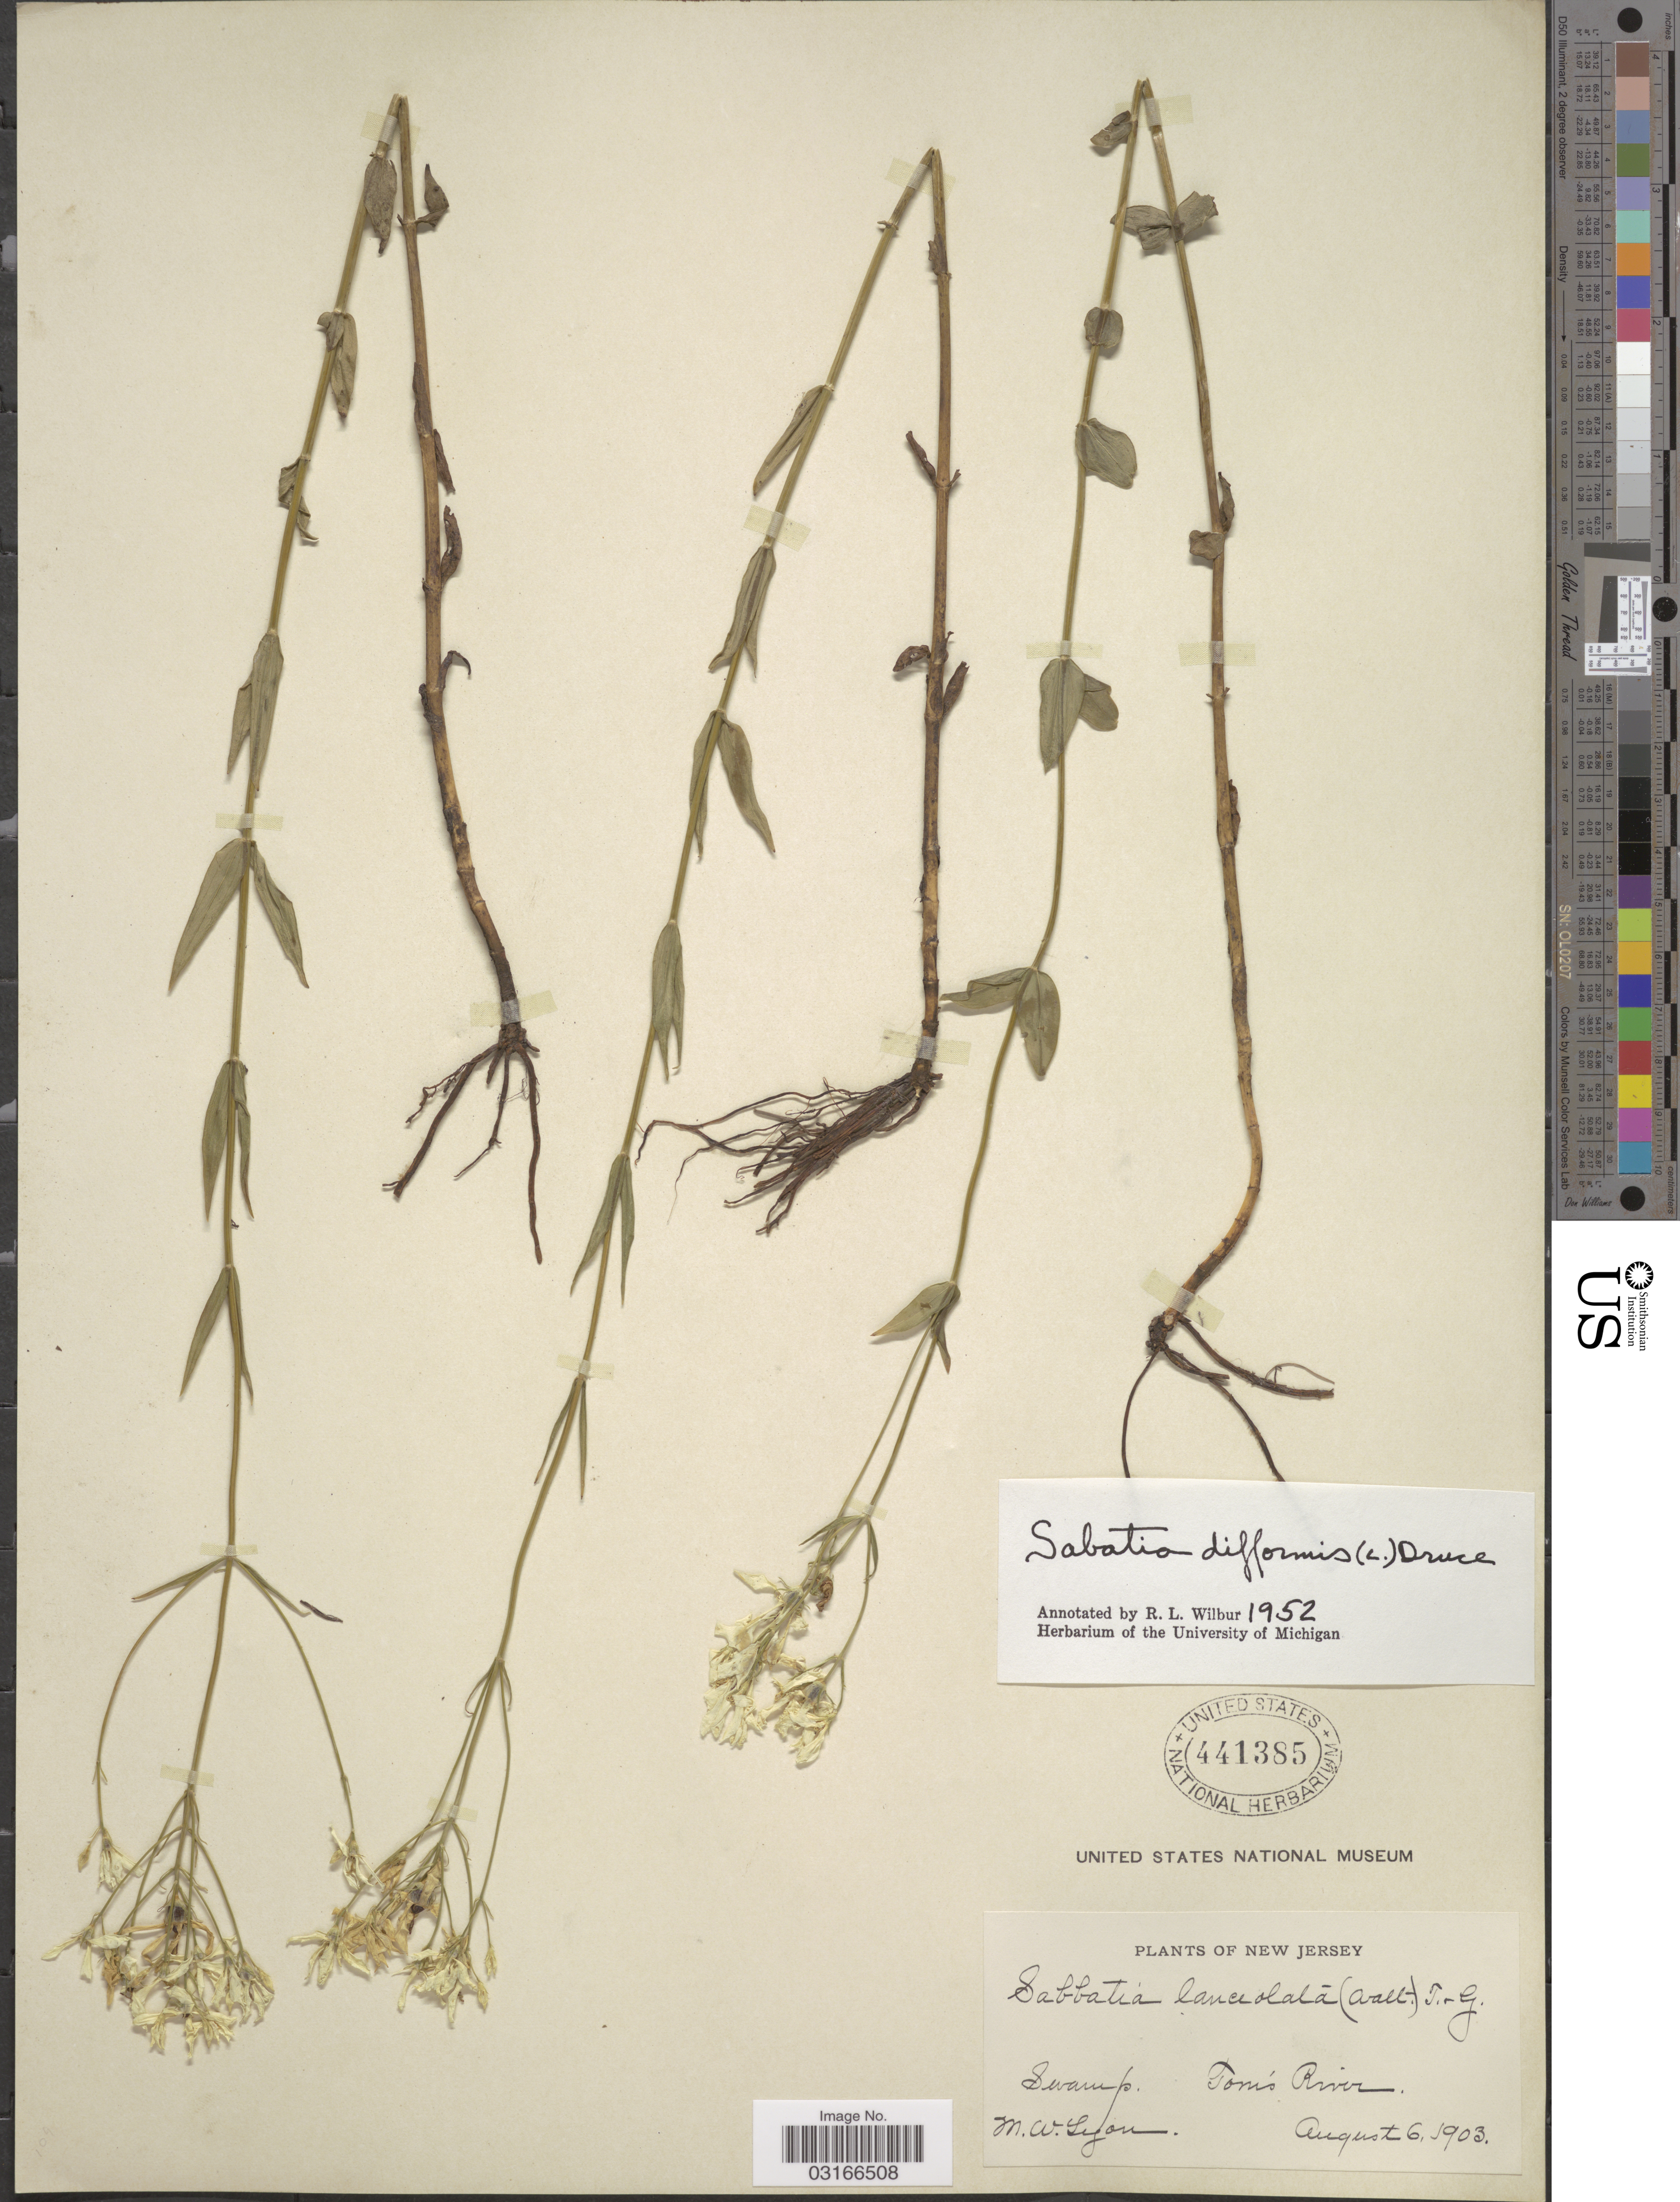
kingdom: Plantae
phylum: Tracheophyta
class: Magnoliopsida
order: Gentianales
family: Gentianaceae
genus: Sabatia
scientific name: Sabatia difformis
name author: (L.) Druce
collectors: M. W. Lyon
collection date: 1903-08-06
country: United States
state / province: New Jersey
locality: Swamp, Tom's River.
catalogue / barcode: US 441385